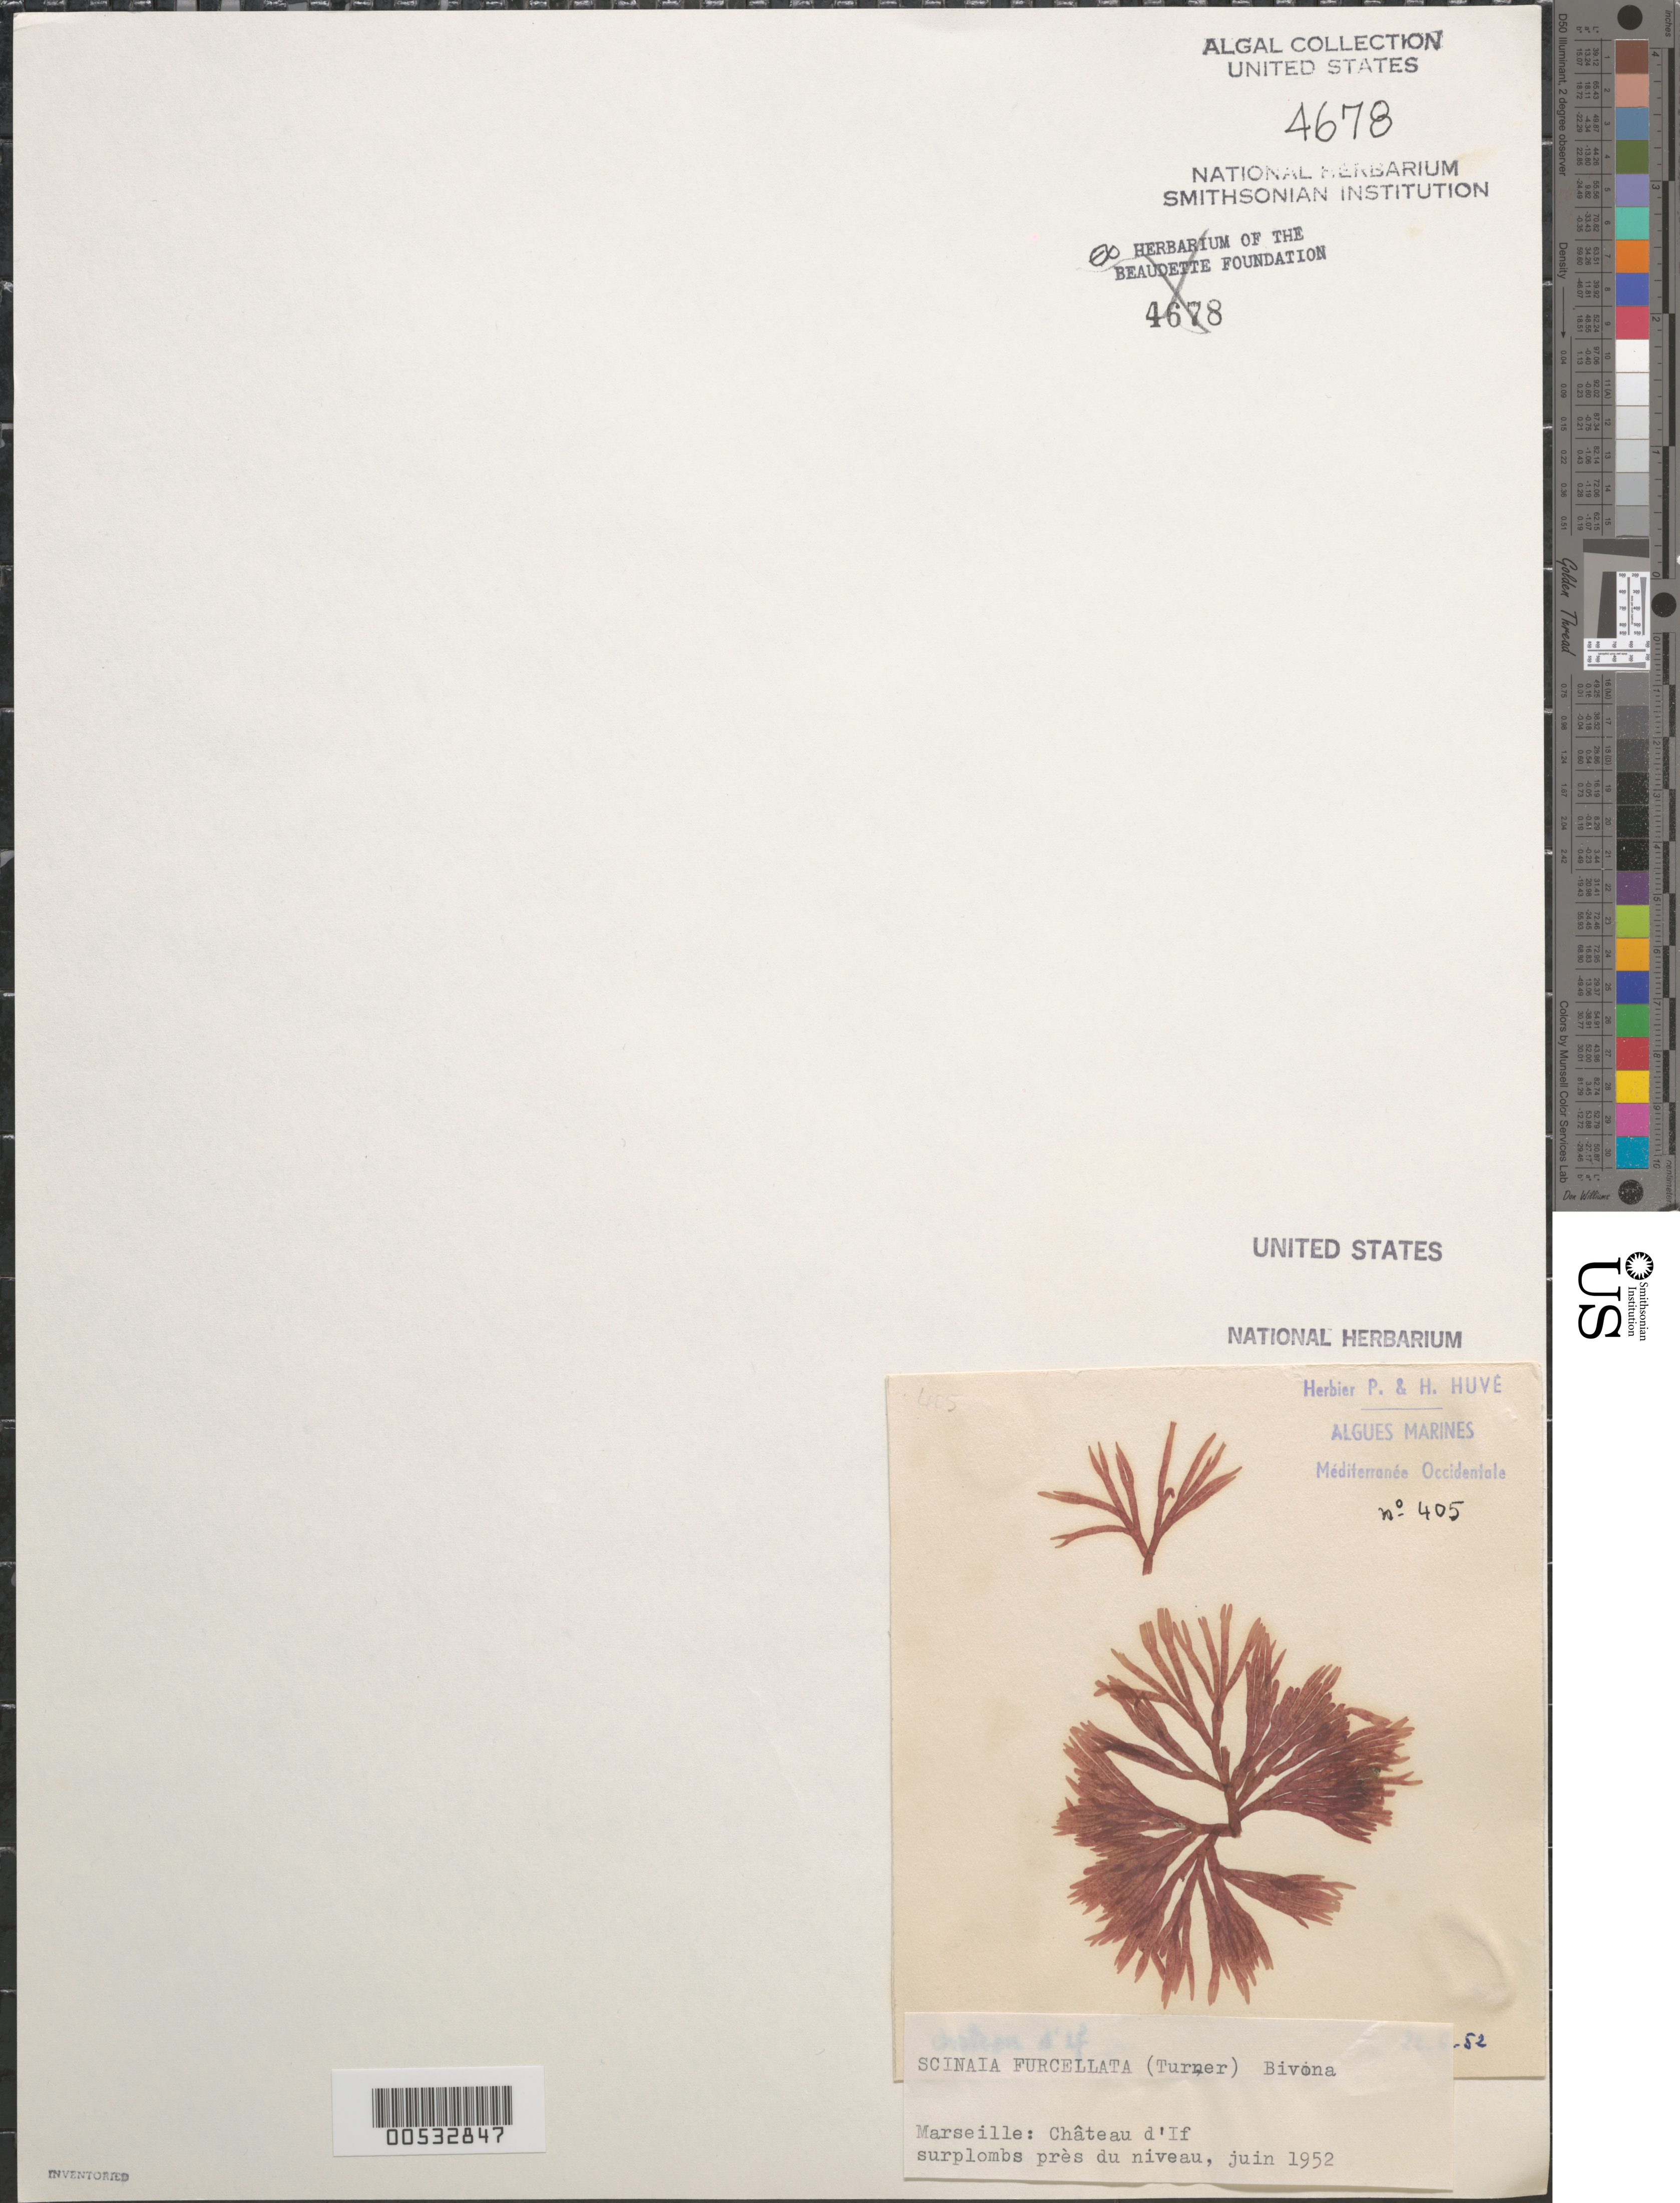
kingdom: Plantae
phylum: Rhodophyta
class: Florideophyceae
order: Nemaliales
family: Scinaiaceae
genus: Scinaia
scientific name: Scinaia furcellata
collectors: P. Huve & H. Huve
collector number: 405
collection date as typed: Jun 1952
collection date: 1952-06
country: France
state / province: Provence-Alpes-Côte d'Azur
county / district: Bouches-Du-Rhône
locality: Chateau d'If, Marseille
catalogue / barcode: US 4678